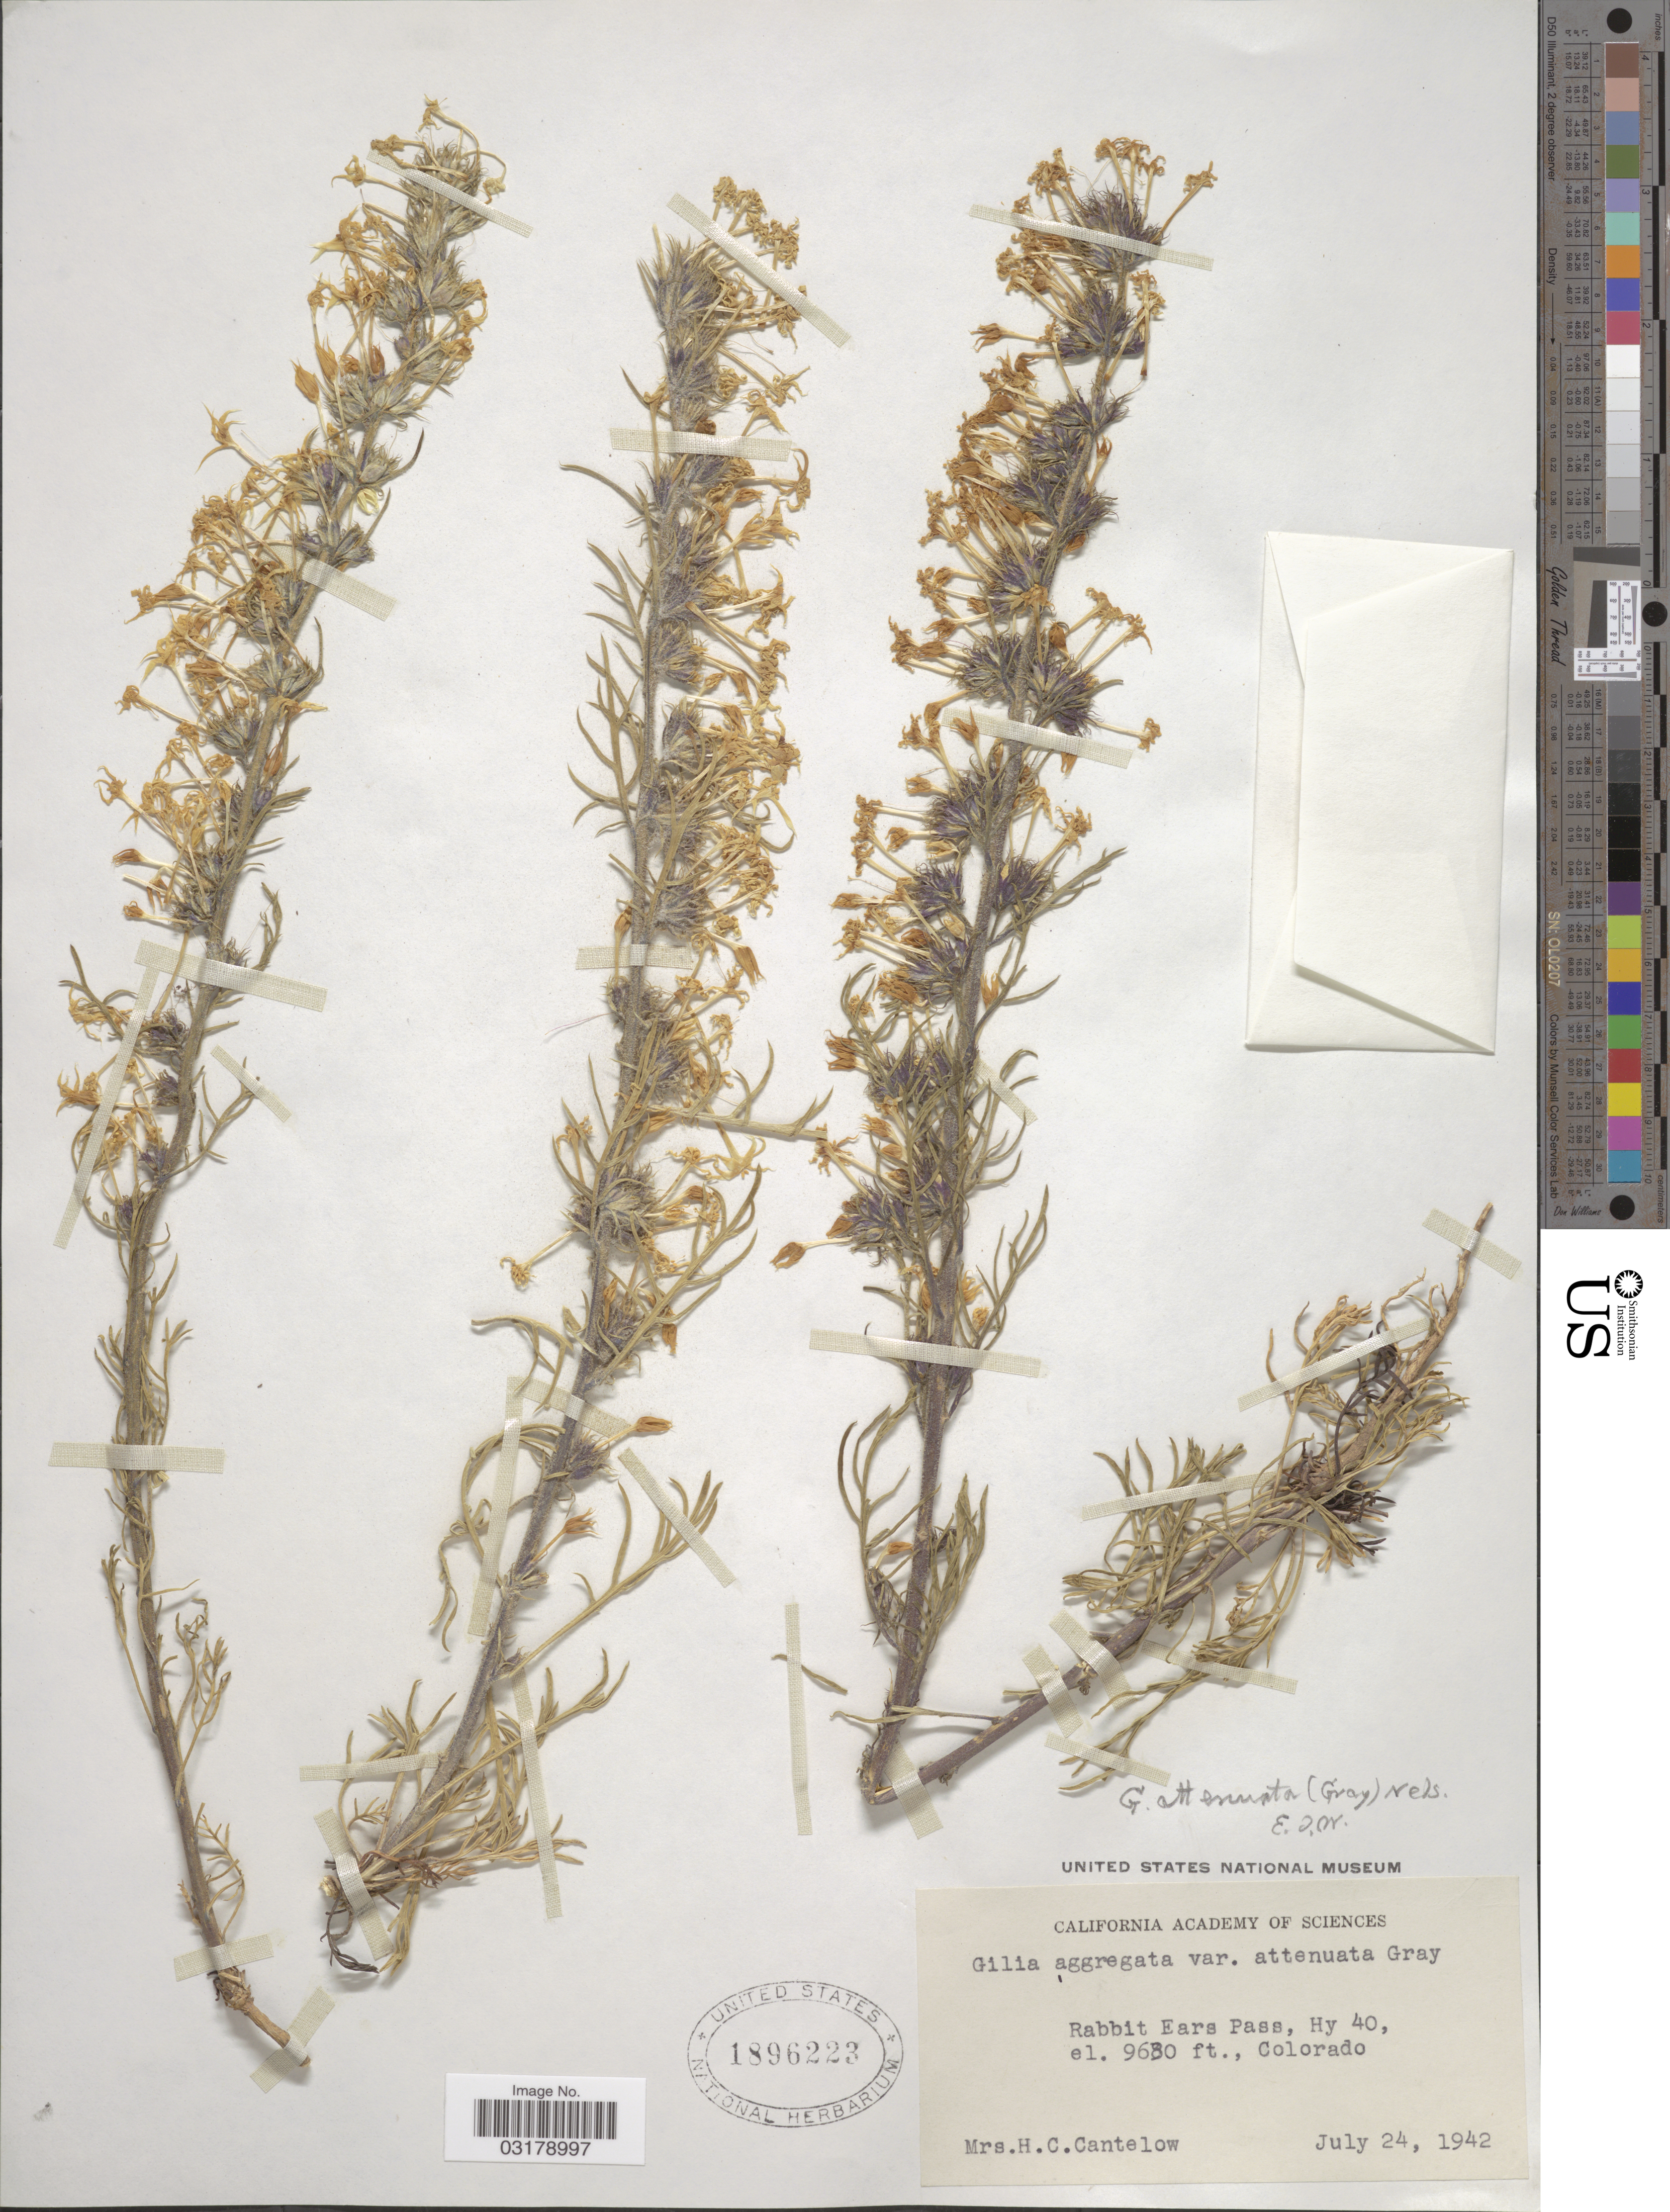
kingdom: Plantae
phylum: Tracheophyta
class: Magnoliopsida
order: Ericales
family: Polemoniaceae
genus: Ipomopsis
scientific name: Ipomopsis aggregata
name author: (Pursh) V.E. Grant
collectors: H. Cantelow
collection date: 1942-07-24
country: United States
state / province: Colorado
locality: Rabbit Ears Pass, Hy 40.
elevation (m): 2950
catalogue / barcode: US 1896223